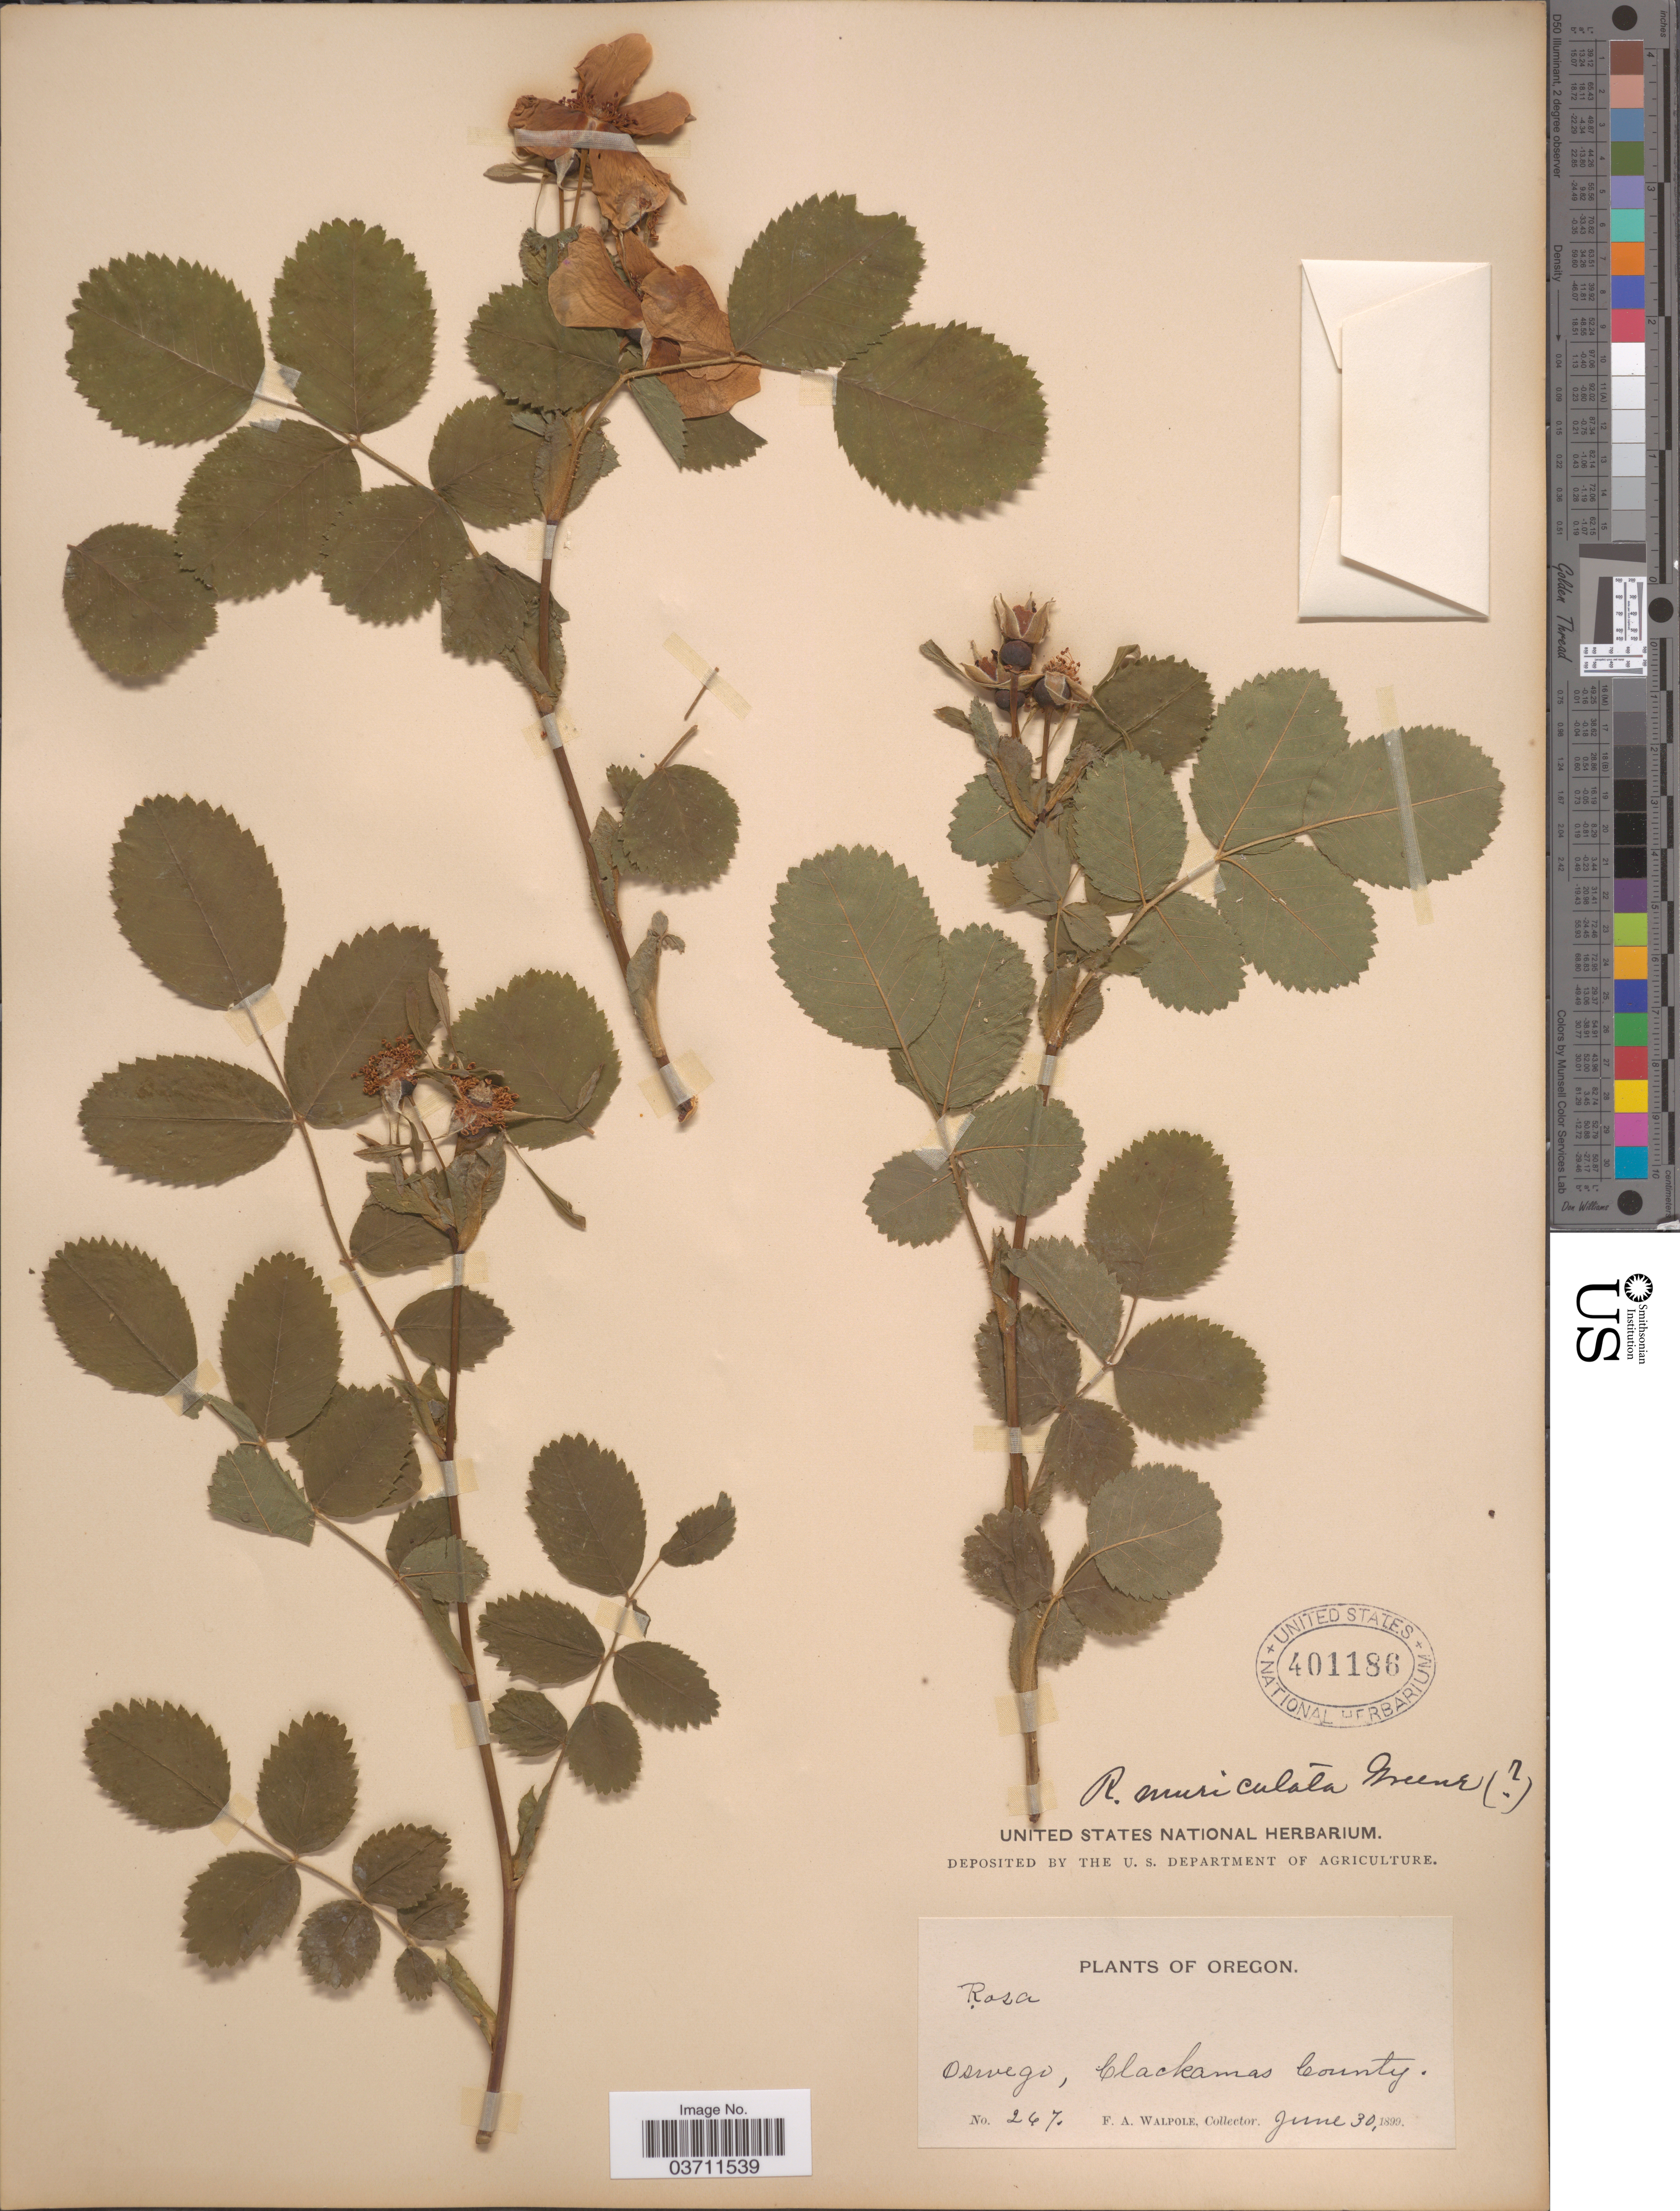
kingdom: Plantae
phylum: Tracheophyta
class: Magnoliopsida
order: Rosales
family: Rosaceae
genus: Rosa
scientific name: Rosa muriculata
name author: Greene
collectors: F. Walpole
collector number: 267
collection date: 1899-06-30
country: United States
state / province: Oregon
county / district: Clackamas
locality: Oswego, Clackamas County.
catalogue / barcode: US 401186